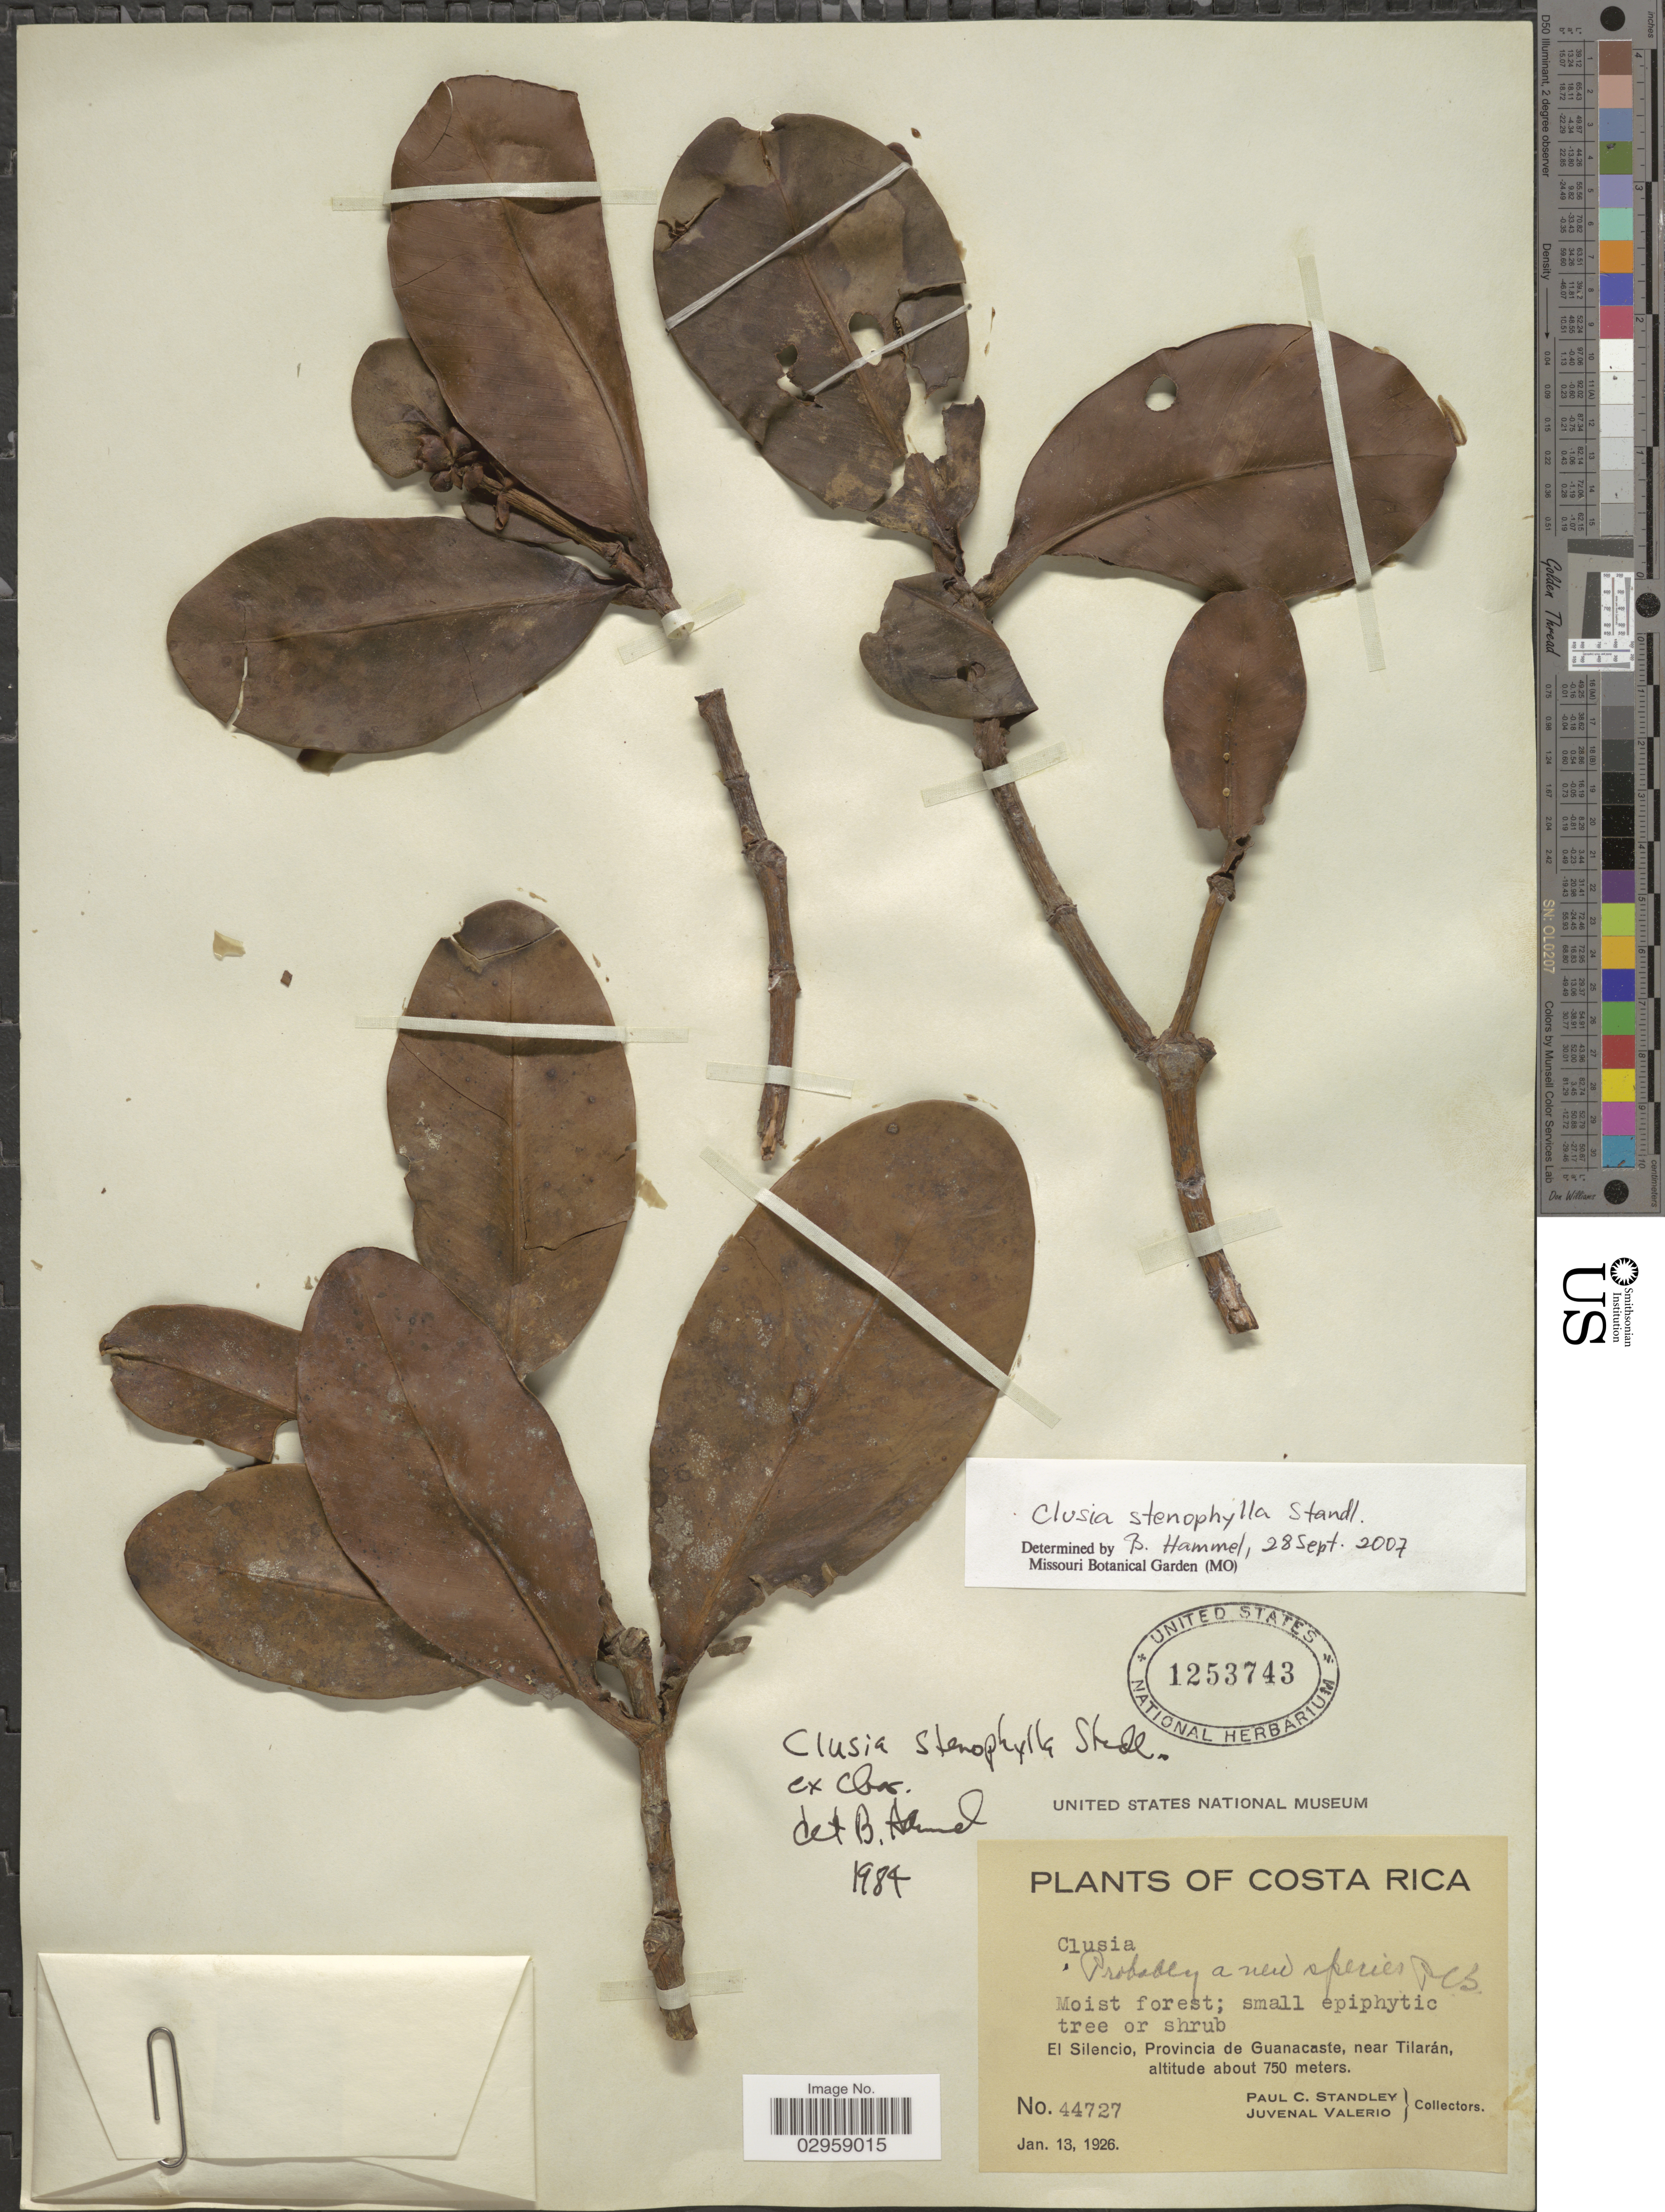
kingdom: Plantae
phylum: Tracheophyta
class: Magnoliopsida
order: Malpighiales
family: Clusiaceae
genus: Clusia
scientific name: Clusia stenophylla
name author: Standl.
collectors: P. C. Standley & J. Valerio R.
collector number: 44727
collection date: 1926-01-13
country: Costa Rica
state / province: Guanacaste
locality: El Silencio, near Tilarán.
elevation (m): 750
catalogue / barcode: US 1253743